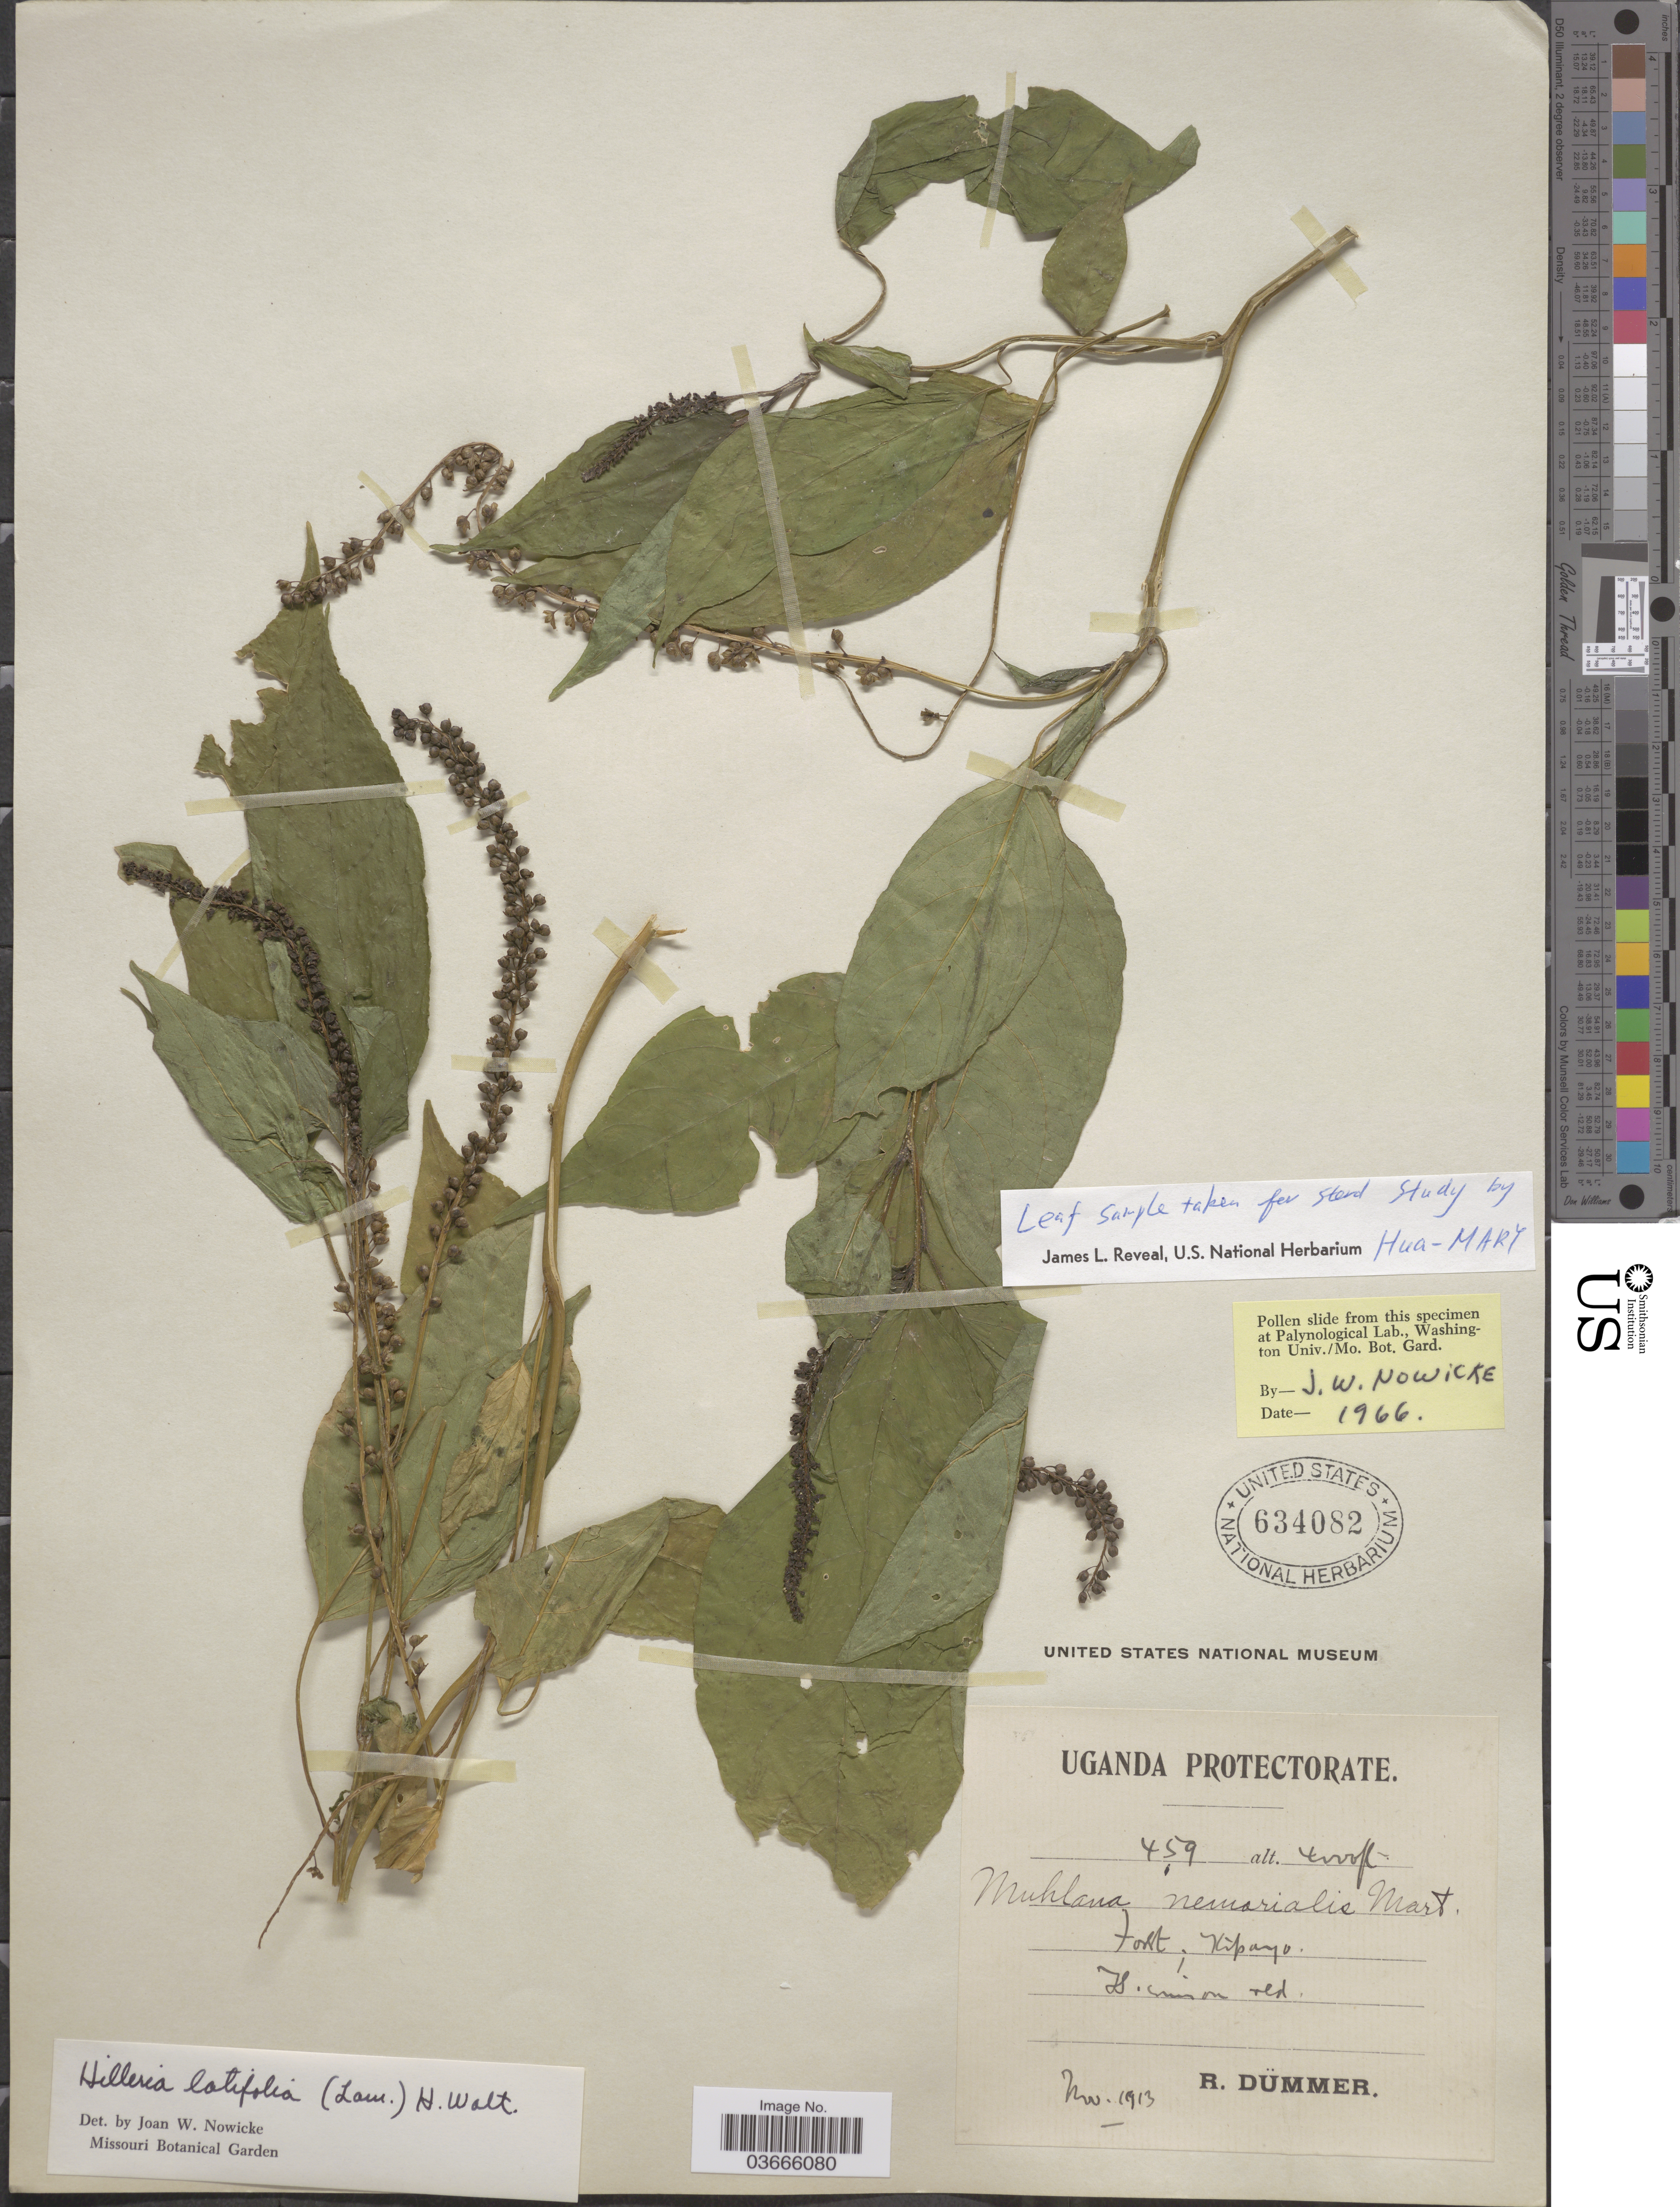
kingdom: Plantae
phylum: Tracheophyta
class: Magnoliopsida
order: Caryophyllales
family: Phytolaccaceae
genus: Hilleria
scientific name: Hilleria latifolia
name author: (Lam.) H. Walter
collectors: R. A. Dümmer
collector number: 459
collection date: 1913-11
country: Uganda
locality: Uganda Protectorate. Kipayo.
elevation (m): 1219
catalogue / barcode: US 634082